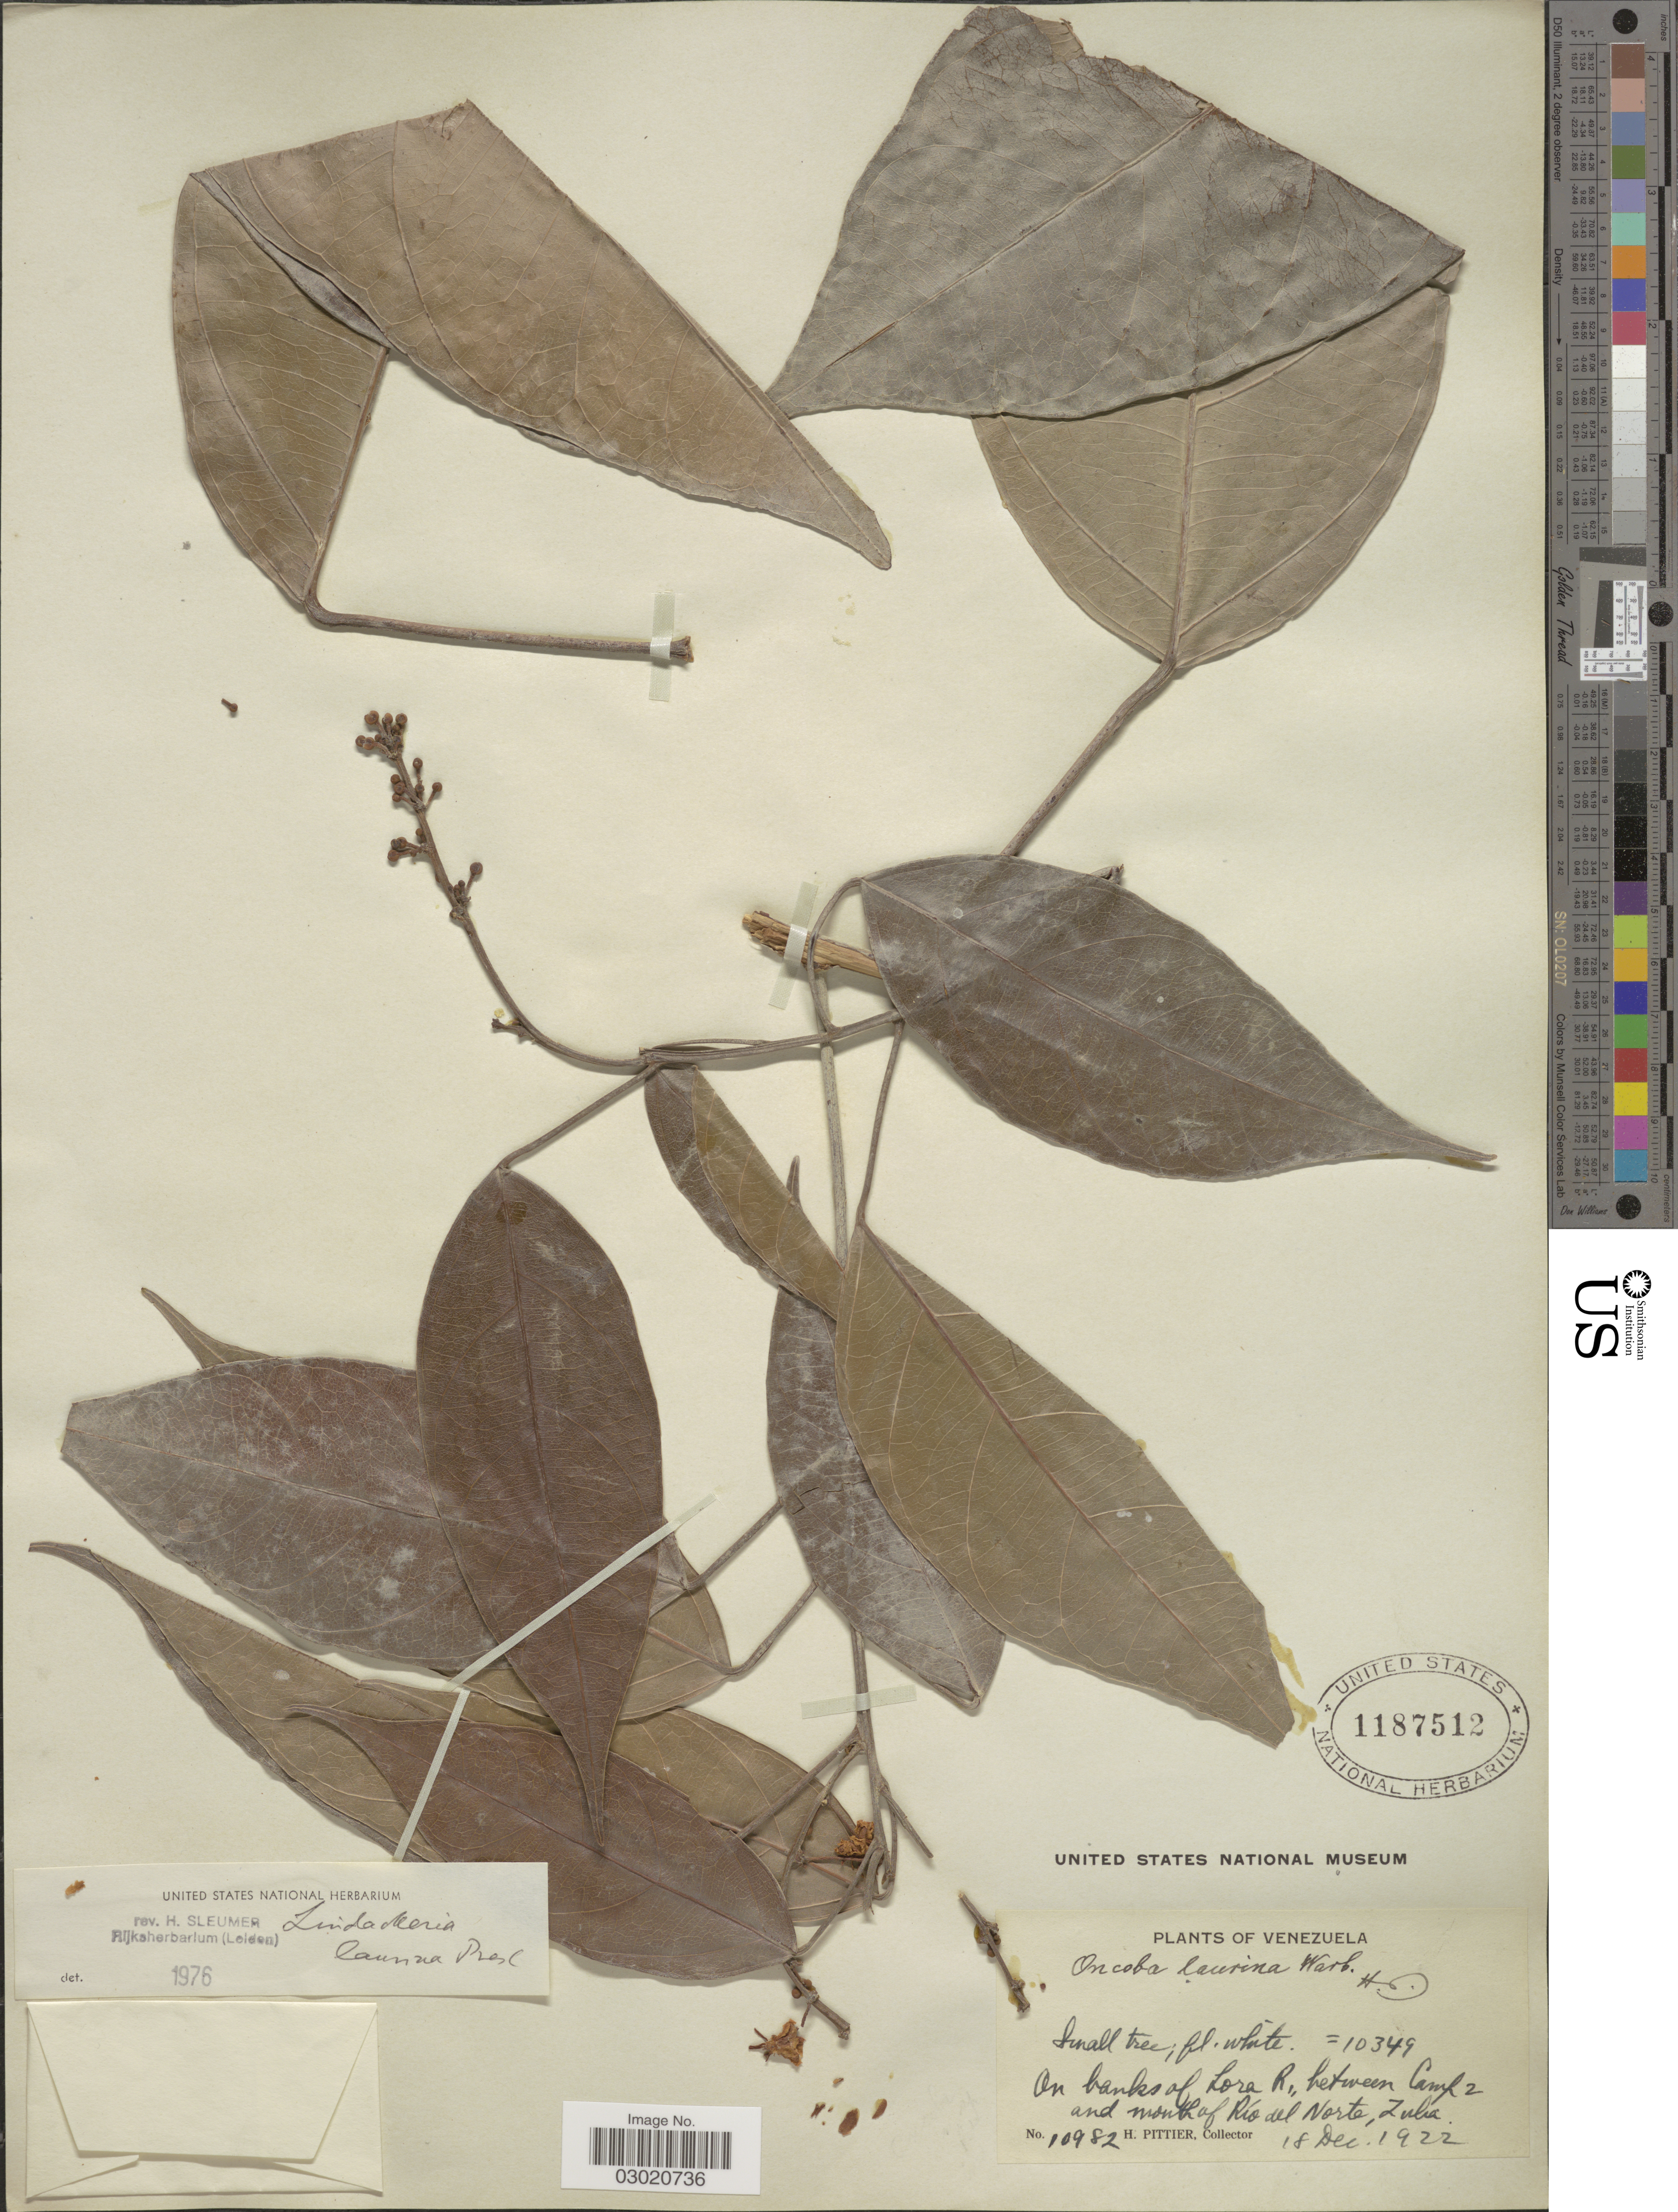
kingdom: Plantae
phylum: Tracheophyta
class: Magnoliopsida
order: Malpighiales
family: Achariaceae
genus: Lindackeria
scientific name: Lindackeria laurina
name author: C. Presl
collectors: H. F. Pittier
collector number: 10982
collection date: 1922-12-18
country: Venezuela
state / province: Zulia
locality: On banks of Lora R., between Camp 2 and mouth of Río del Norte, Zulia.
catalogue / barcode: US 1187512